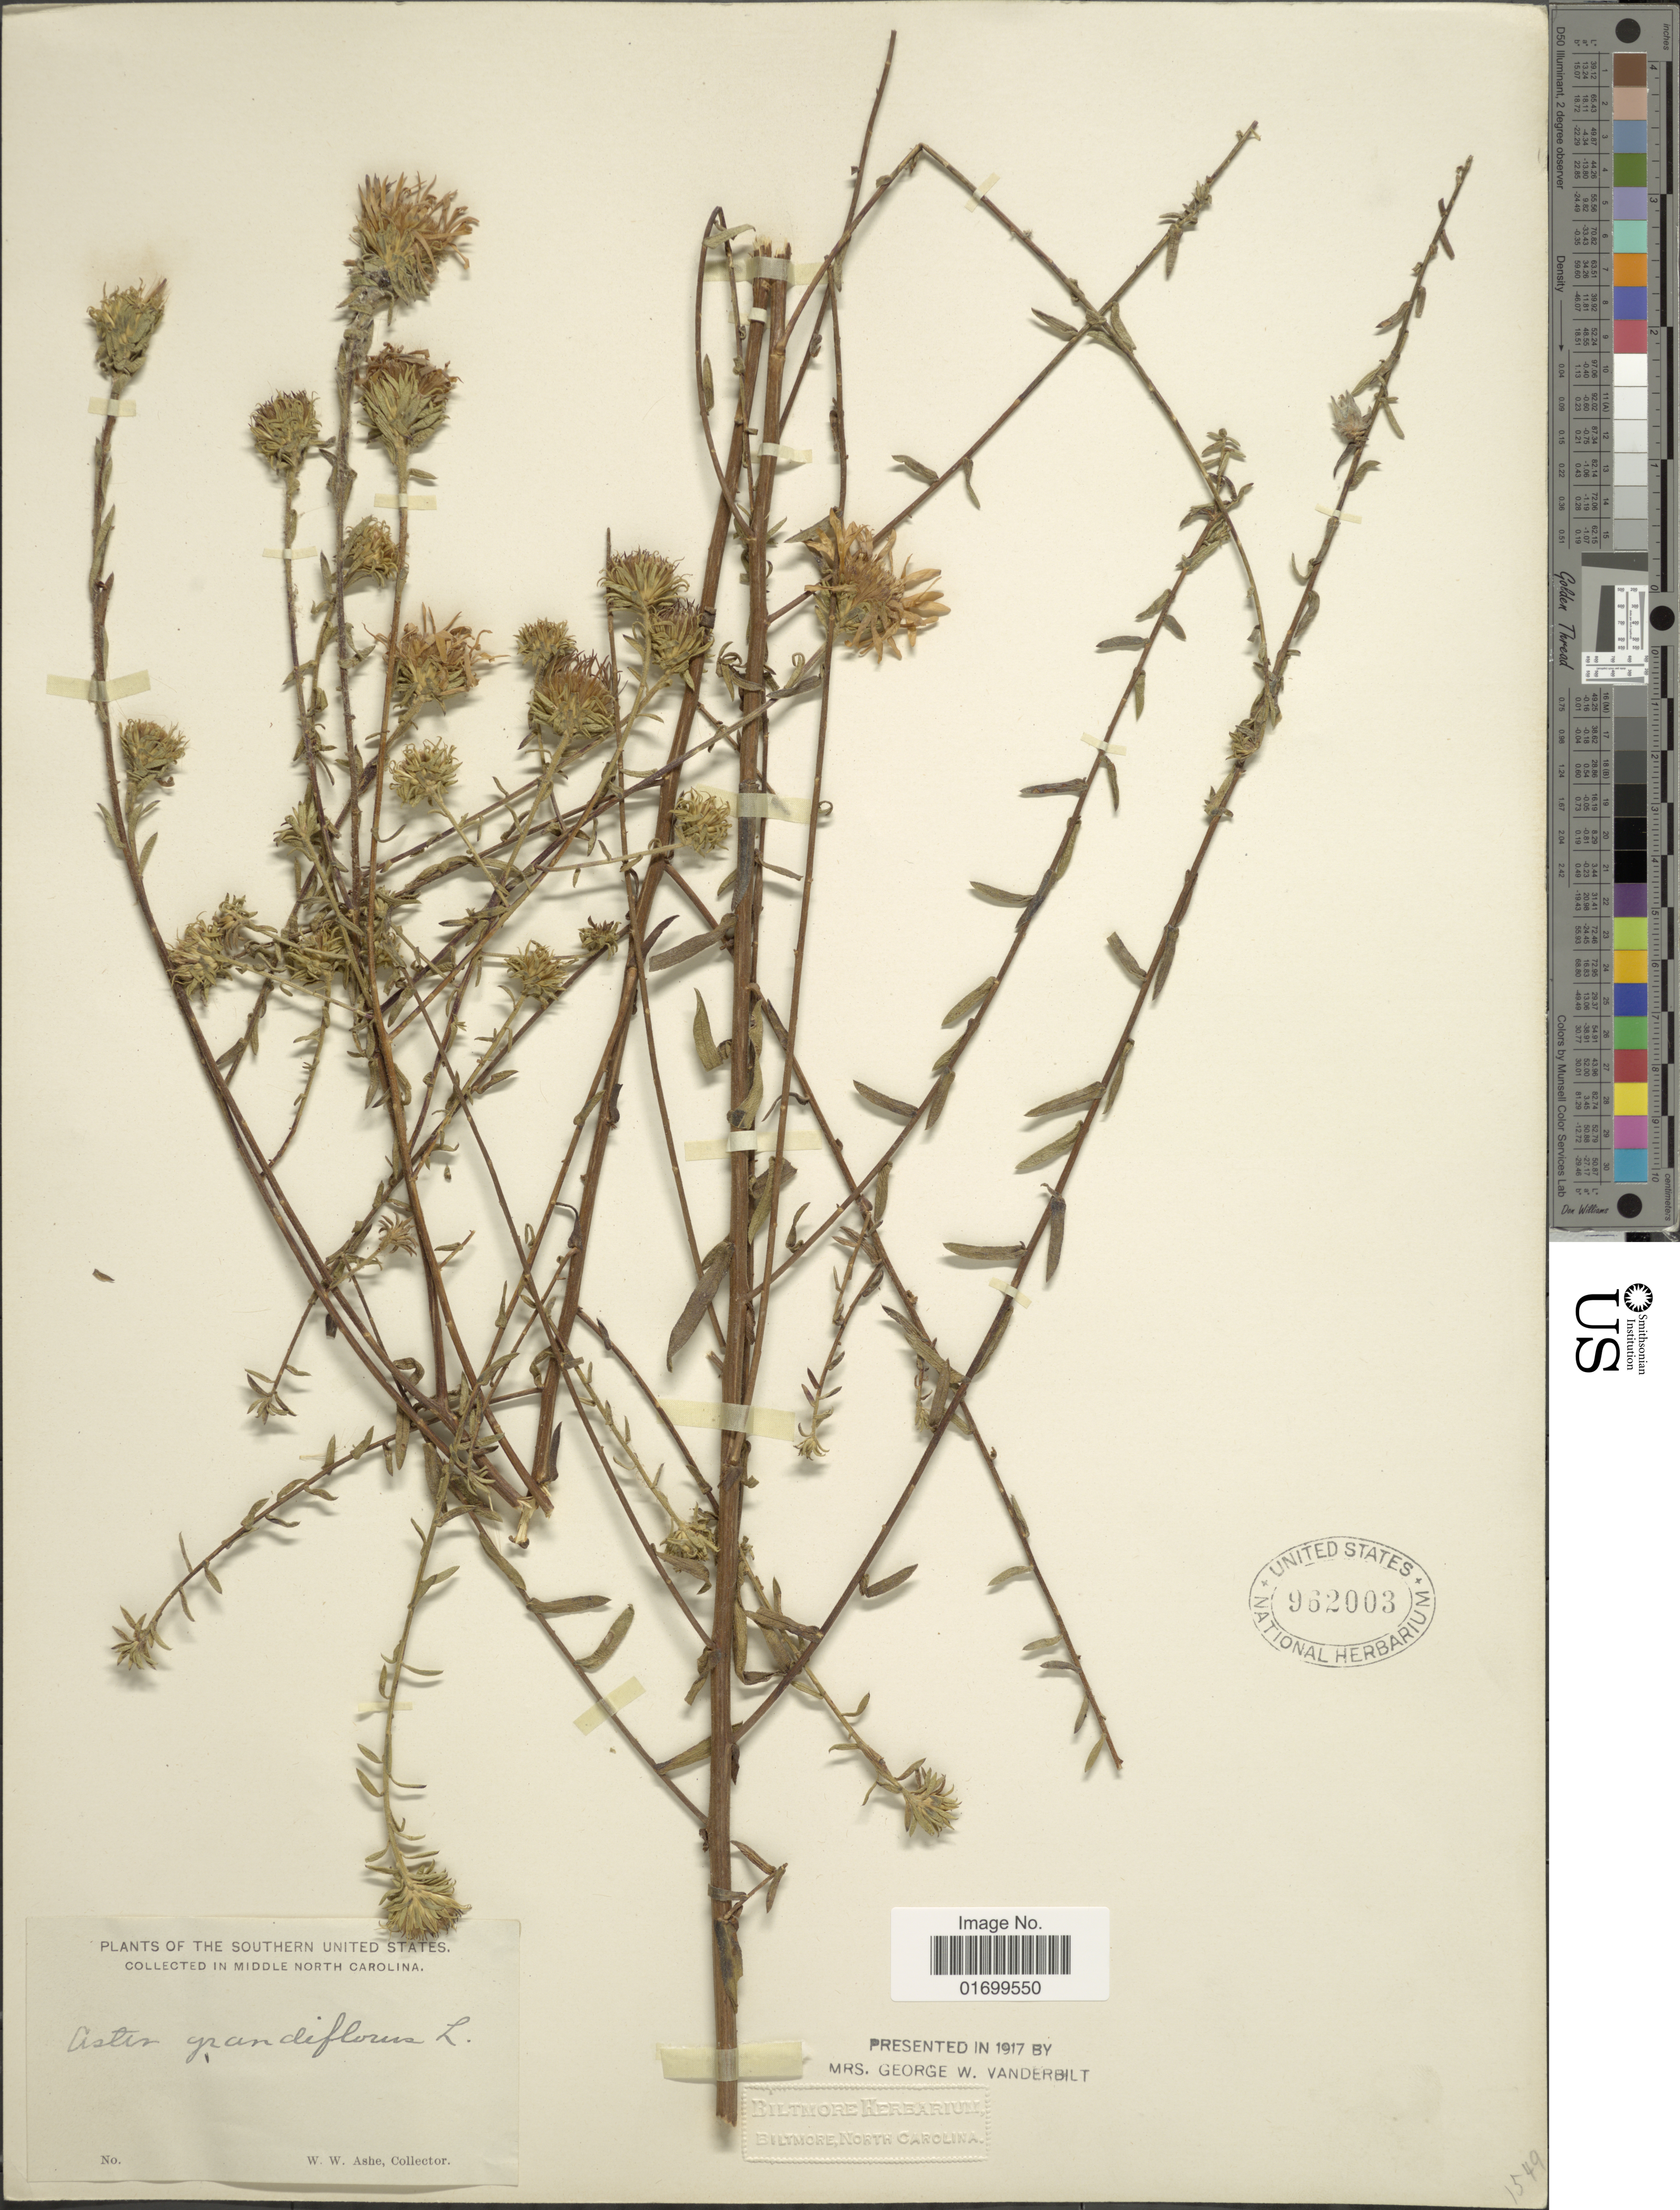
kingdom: Plantae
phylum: Tracheophyta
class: Magnoliopsida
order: Asterales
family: Asteraceae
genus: Symphyotrichum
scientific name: Symphyotrichum grandiflorum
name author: (L.) G.L. Nesom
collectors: W. W. Ashe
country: United States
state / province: North Carolina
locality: Middle North Carolina.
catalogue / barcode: US 962003